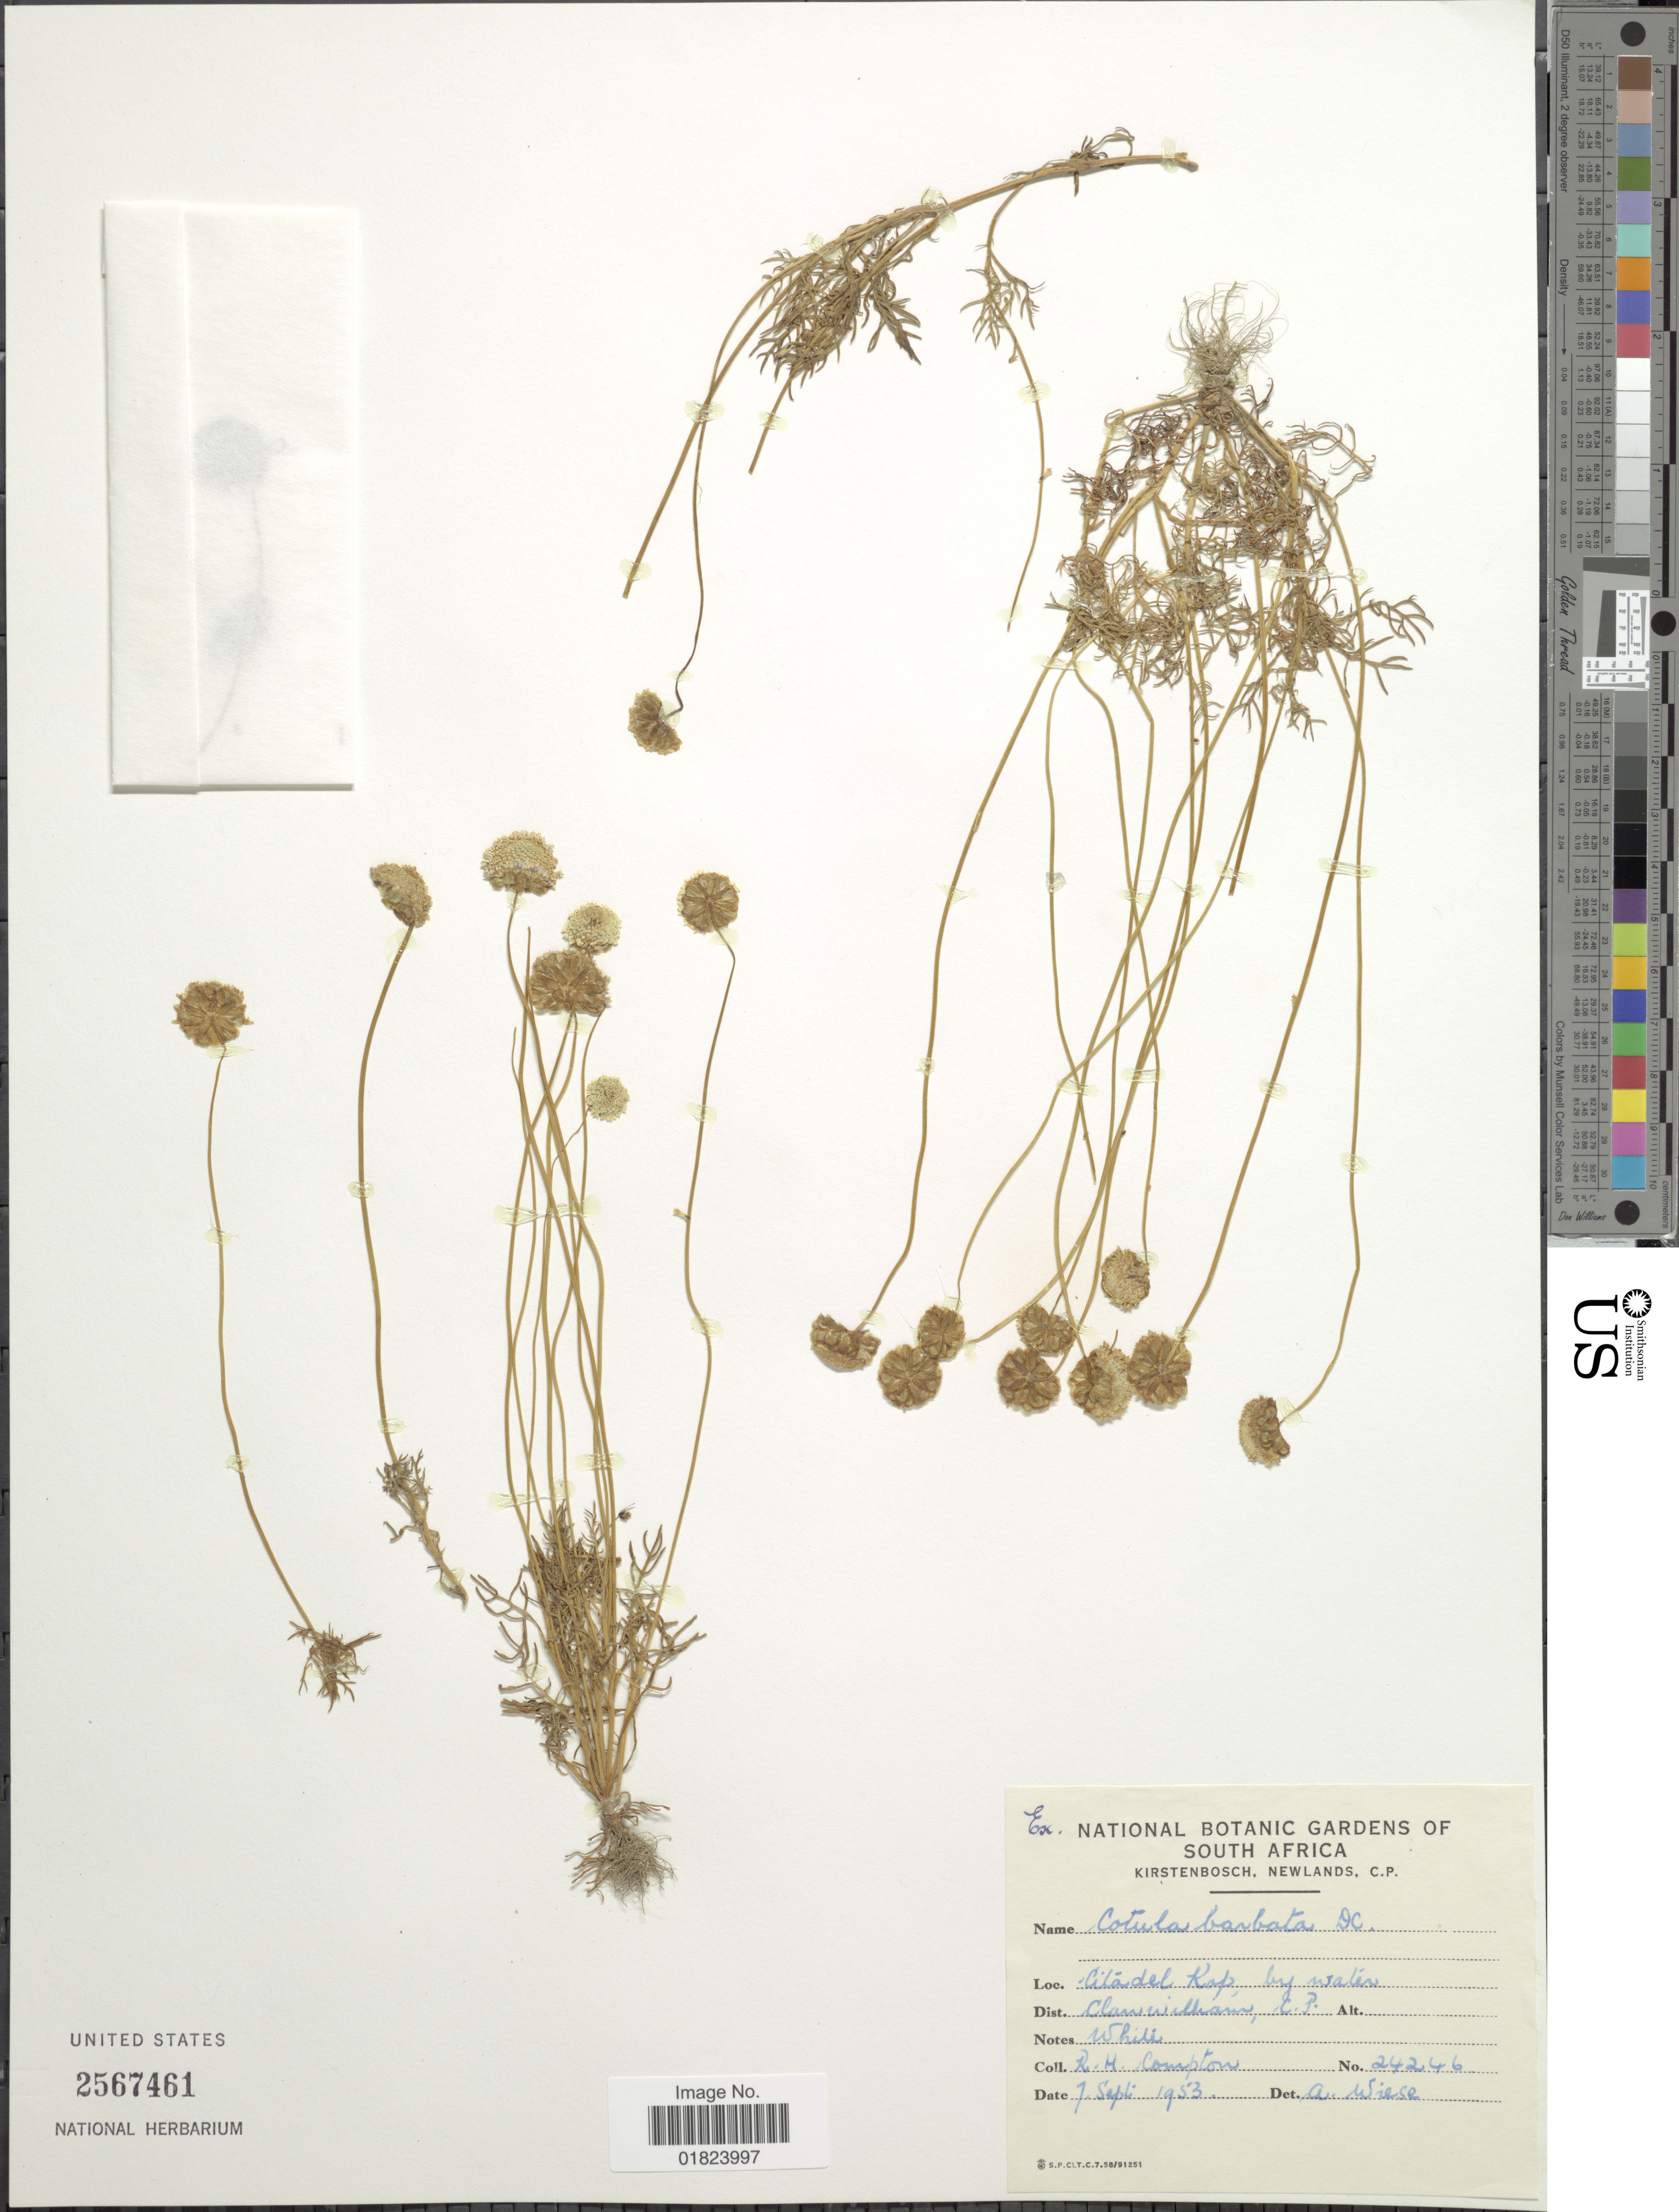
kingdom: Plantae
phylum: Tracheophyta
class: Magnoliopsida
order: Asterales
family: Asteraceae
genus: Cotula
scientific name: Cotula barbata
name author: DC.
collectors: R. H. Compton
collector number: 24246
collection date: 1953-09-07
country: South Africa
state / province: Western Cape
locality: Citadel Kap, by water, Dist. Clanwilliam.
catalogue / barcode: US 2567461